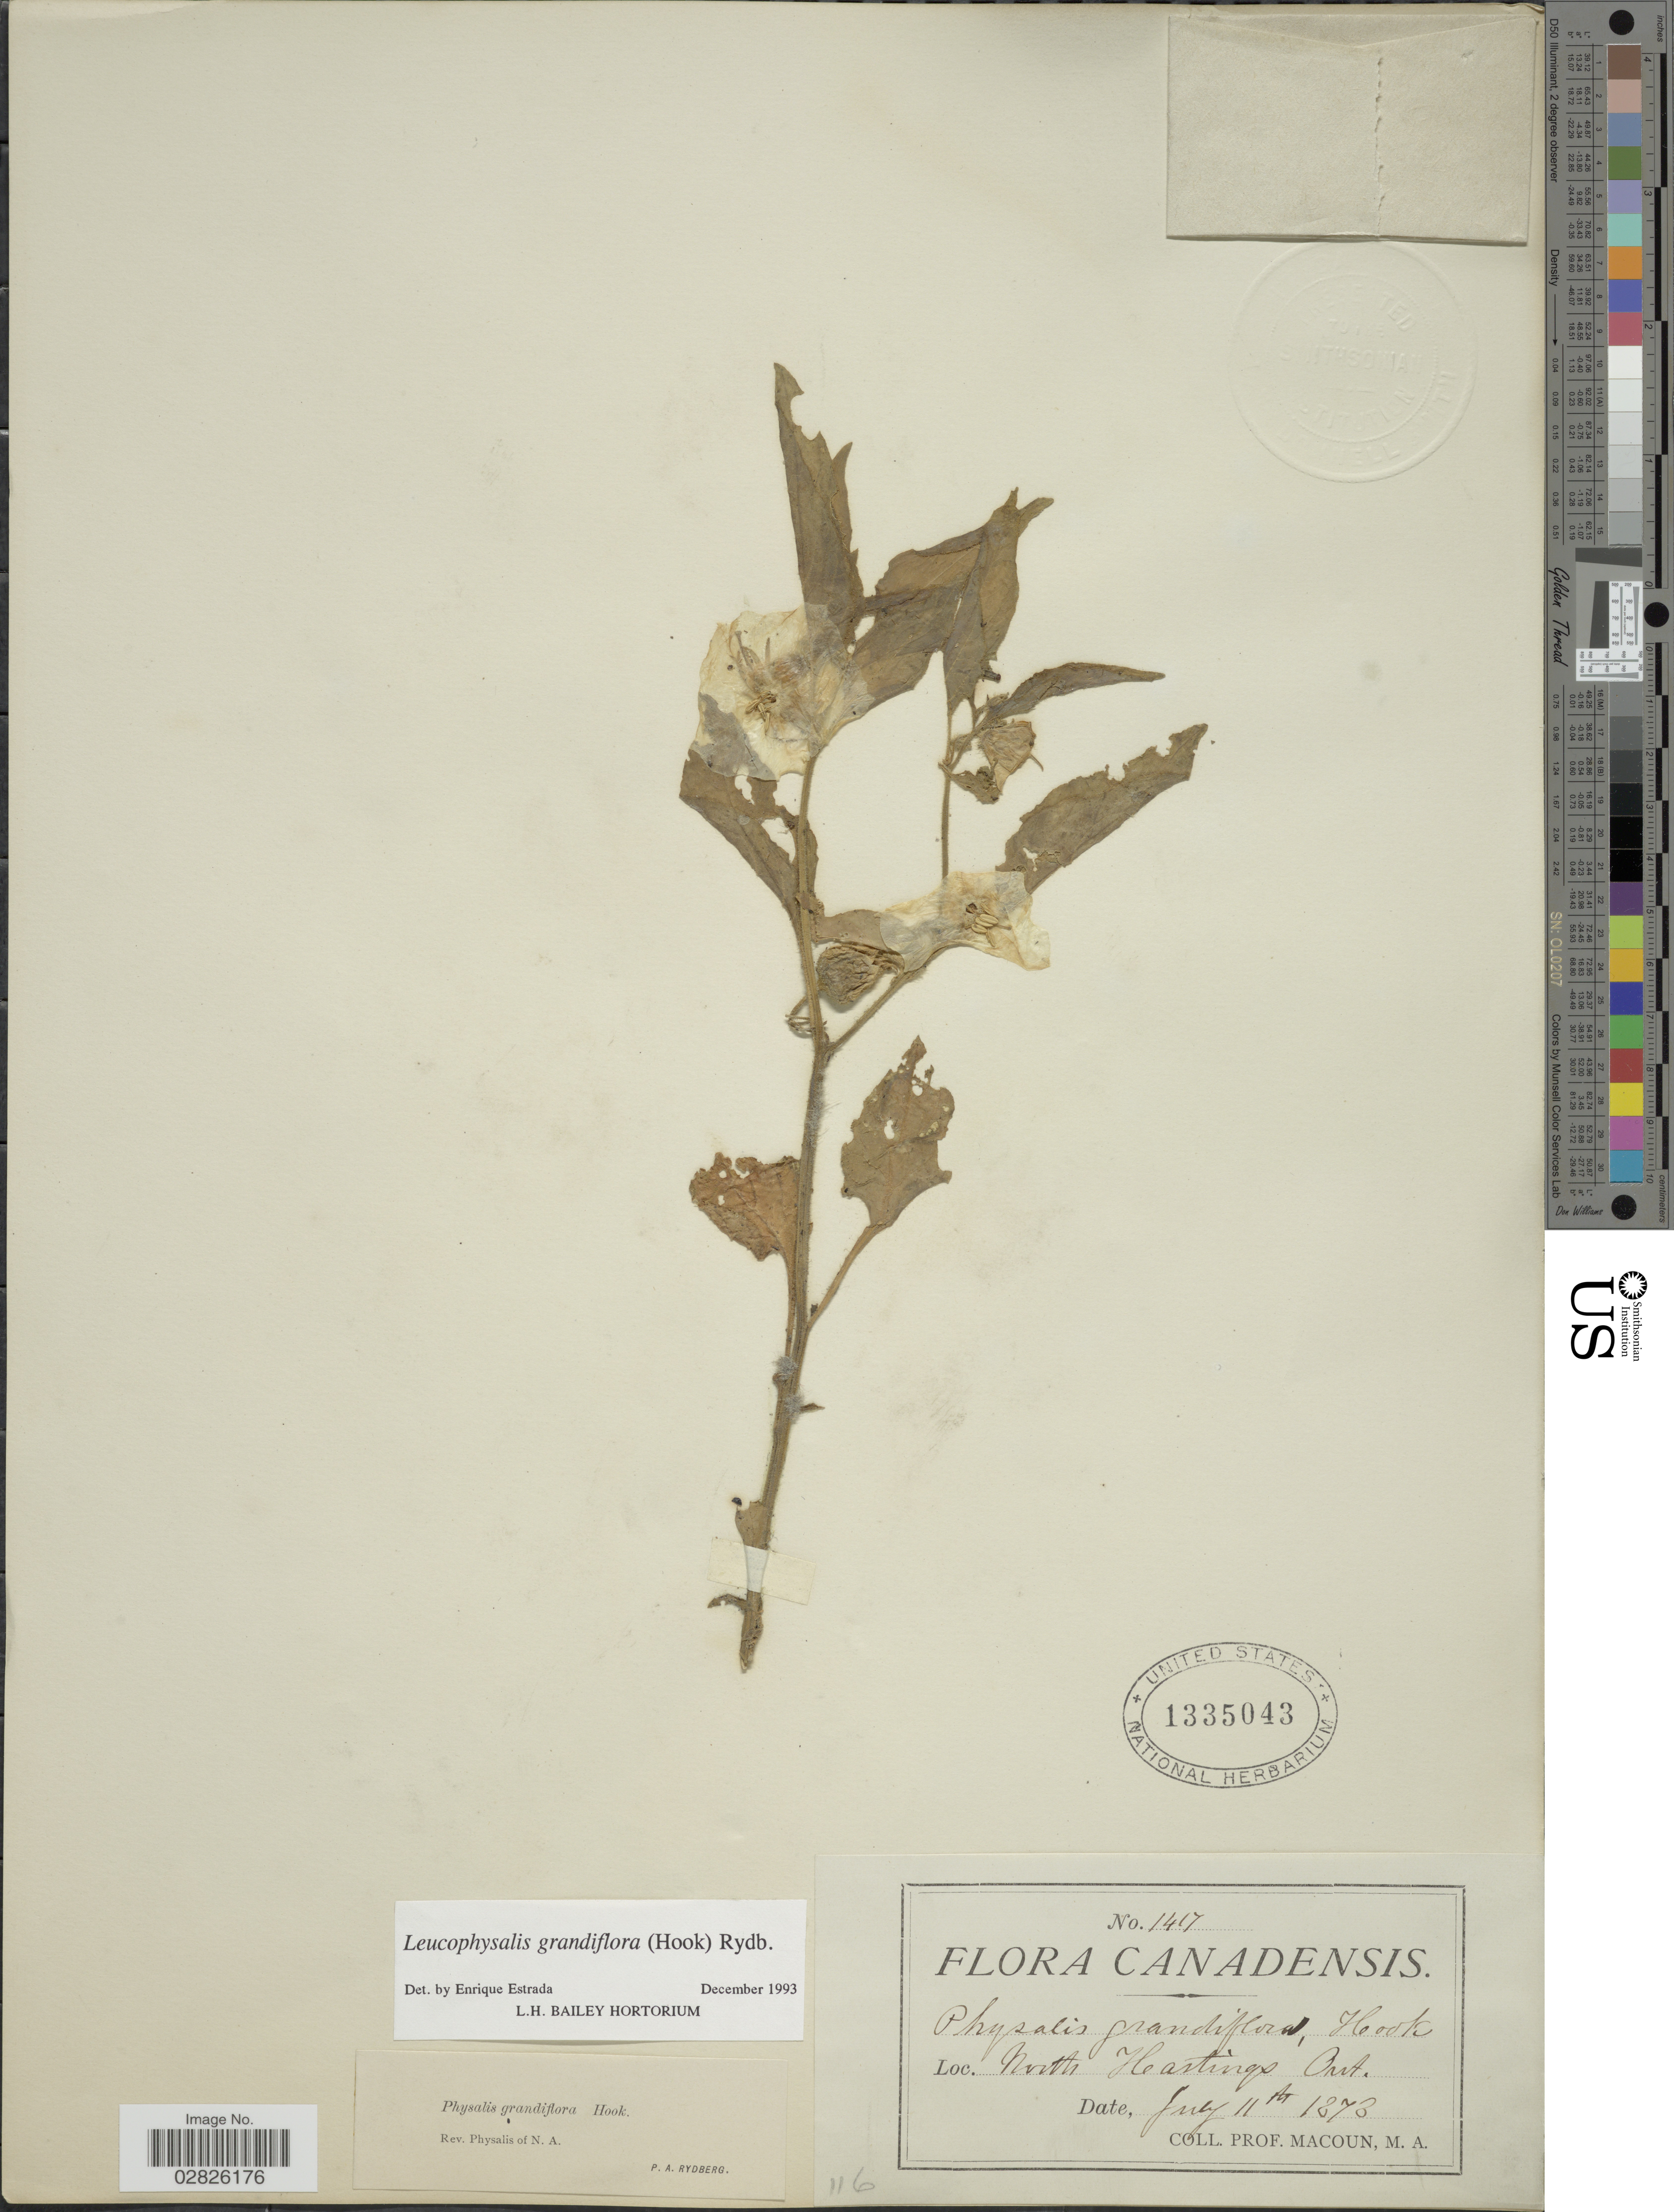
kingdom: Plantae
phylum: Tracheophyta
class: Magnoliopsida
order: Solanales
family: Solanaceae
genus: Leucophysalis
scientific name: Leucophysalis grandiflora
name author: (Hook.) Rydb.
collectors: -- Macoun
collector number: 1417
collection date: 1873-07-11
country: Canada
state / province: Ontario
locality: North Hastings.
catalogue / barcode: US 1335043